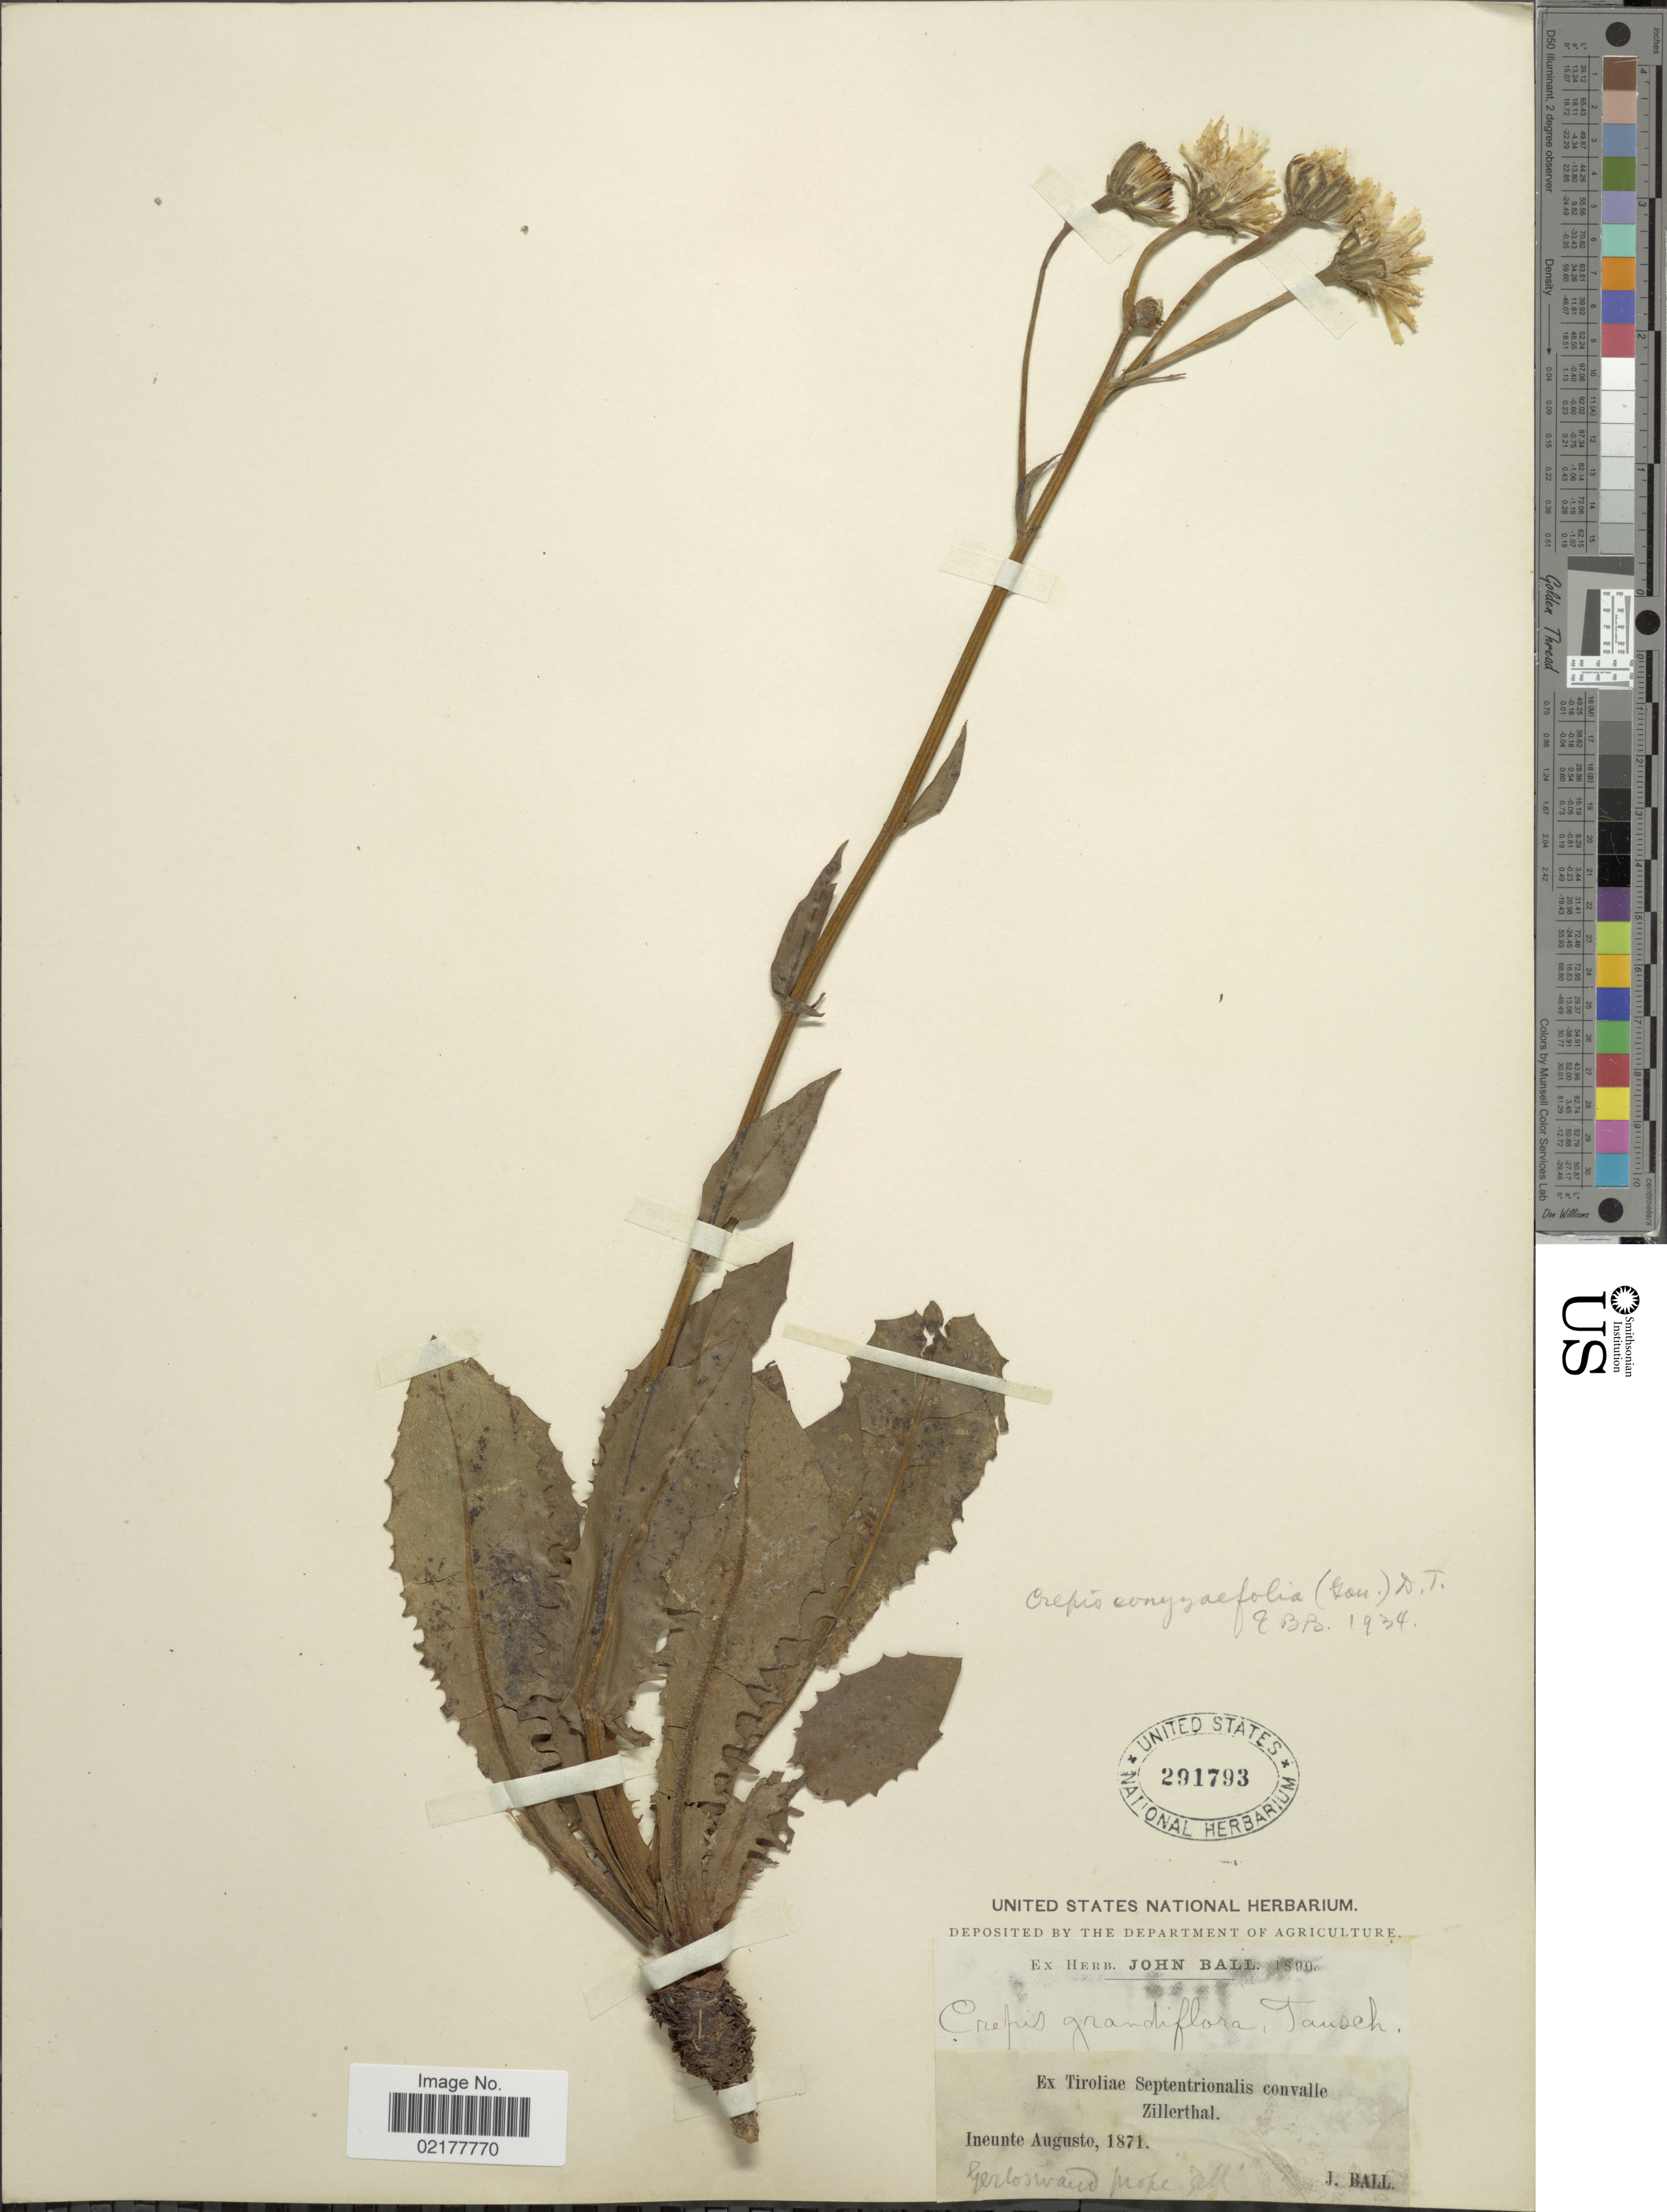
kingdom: Plantae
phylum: Tracheophyta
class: Magnoliopsida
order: Asterales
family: Asteraceae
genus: Crepis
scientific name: Crepis conyzifolia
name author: (Gouan) A. Kern.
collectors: J. Ball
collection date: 1871-08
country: Austria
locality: Tiroliae Septentrionalis convalle Zillerthal. Gerloswaud prope Zell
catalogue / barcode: US 291793